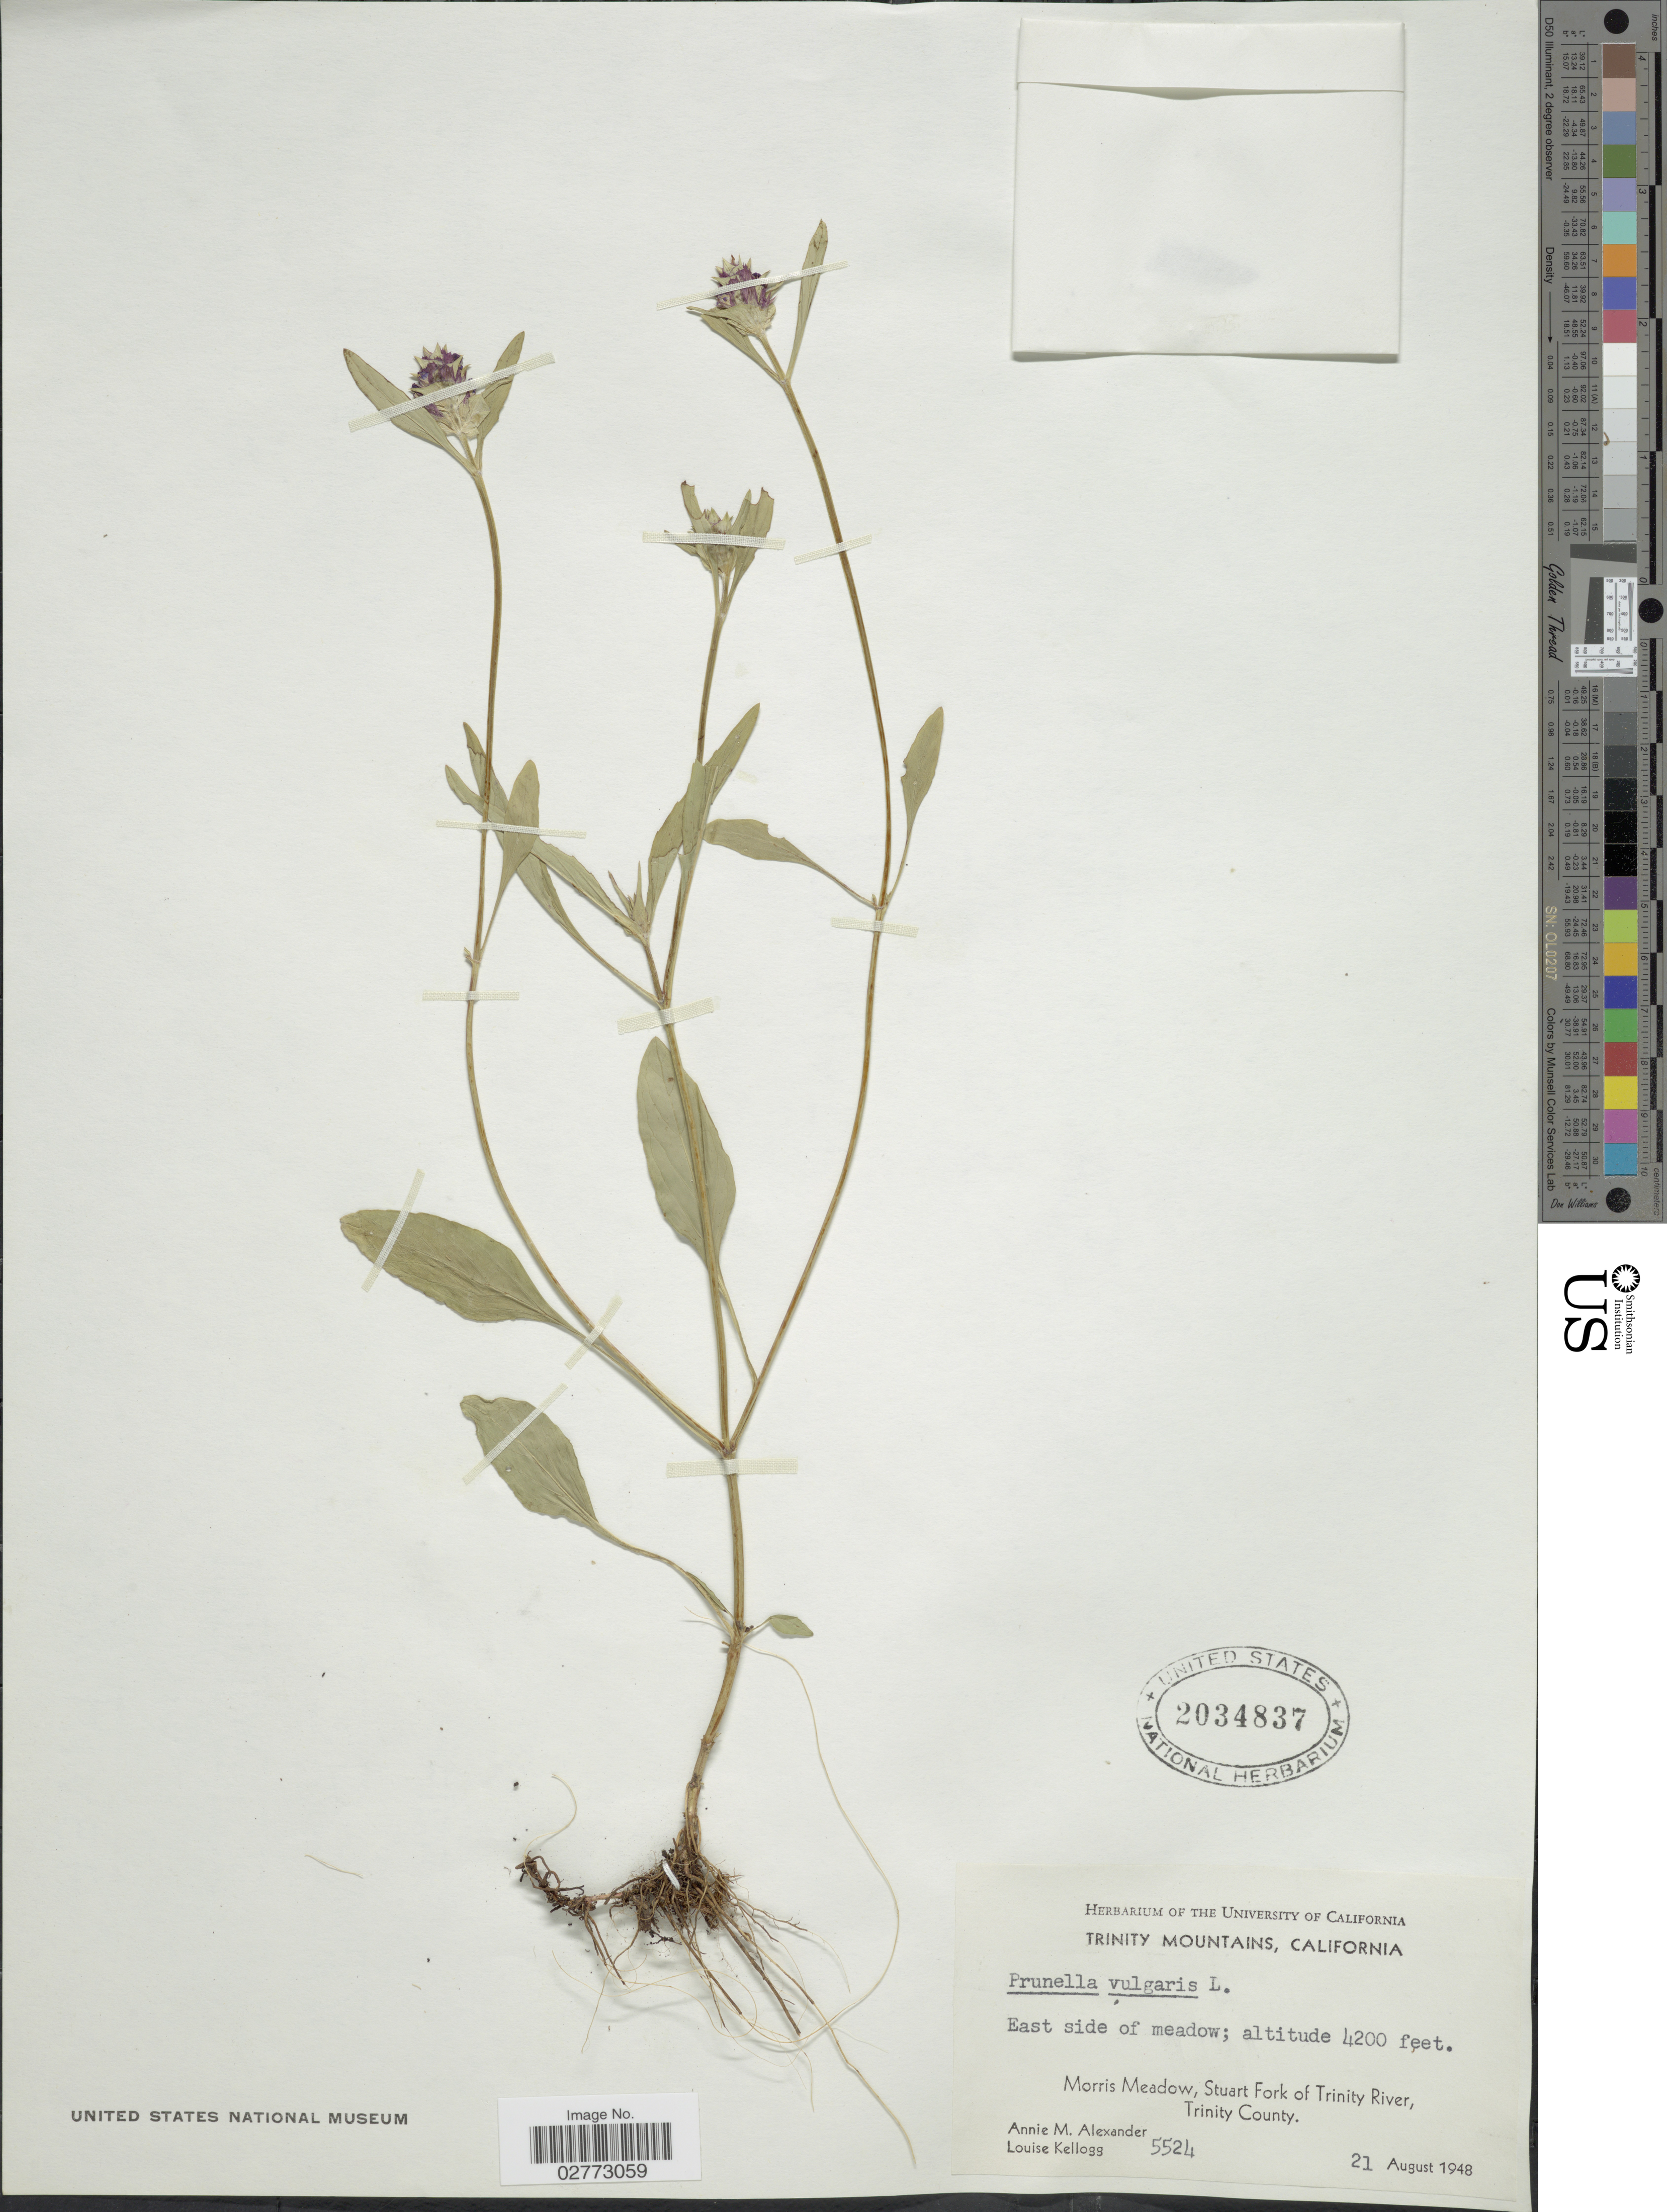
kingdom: Plantae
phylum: Tracheophyta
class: Magnoliopsida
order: Lamiales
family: Lamiaceae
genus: Prunella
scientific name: Prunella vulgaris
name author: L.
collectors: A. M. Alexander & L. Kellogg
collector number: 5524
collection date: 1948-08-21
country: United States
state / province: California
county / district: Trinity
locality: Trinity Mountains [unsure placement] East side of meadow. Morris Meadow, Stuart Fork of Trinity River, Trinity County.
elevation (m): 1280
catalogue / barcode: US 2034837